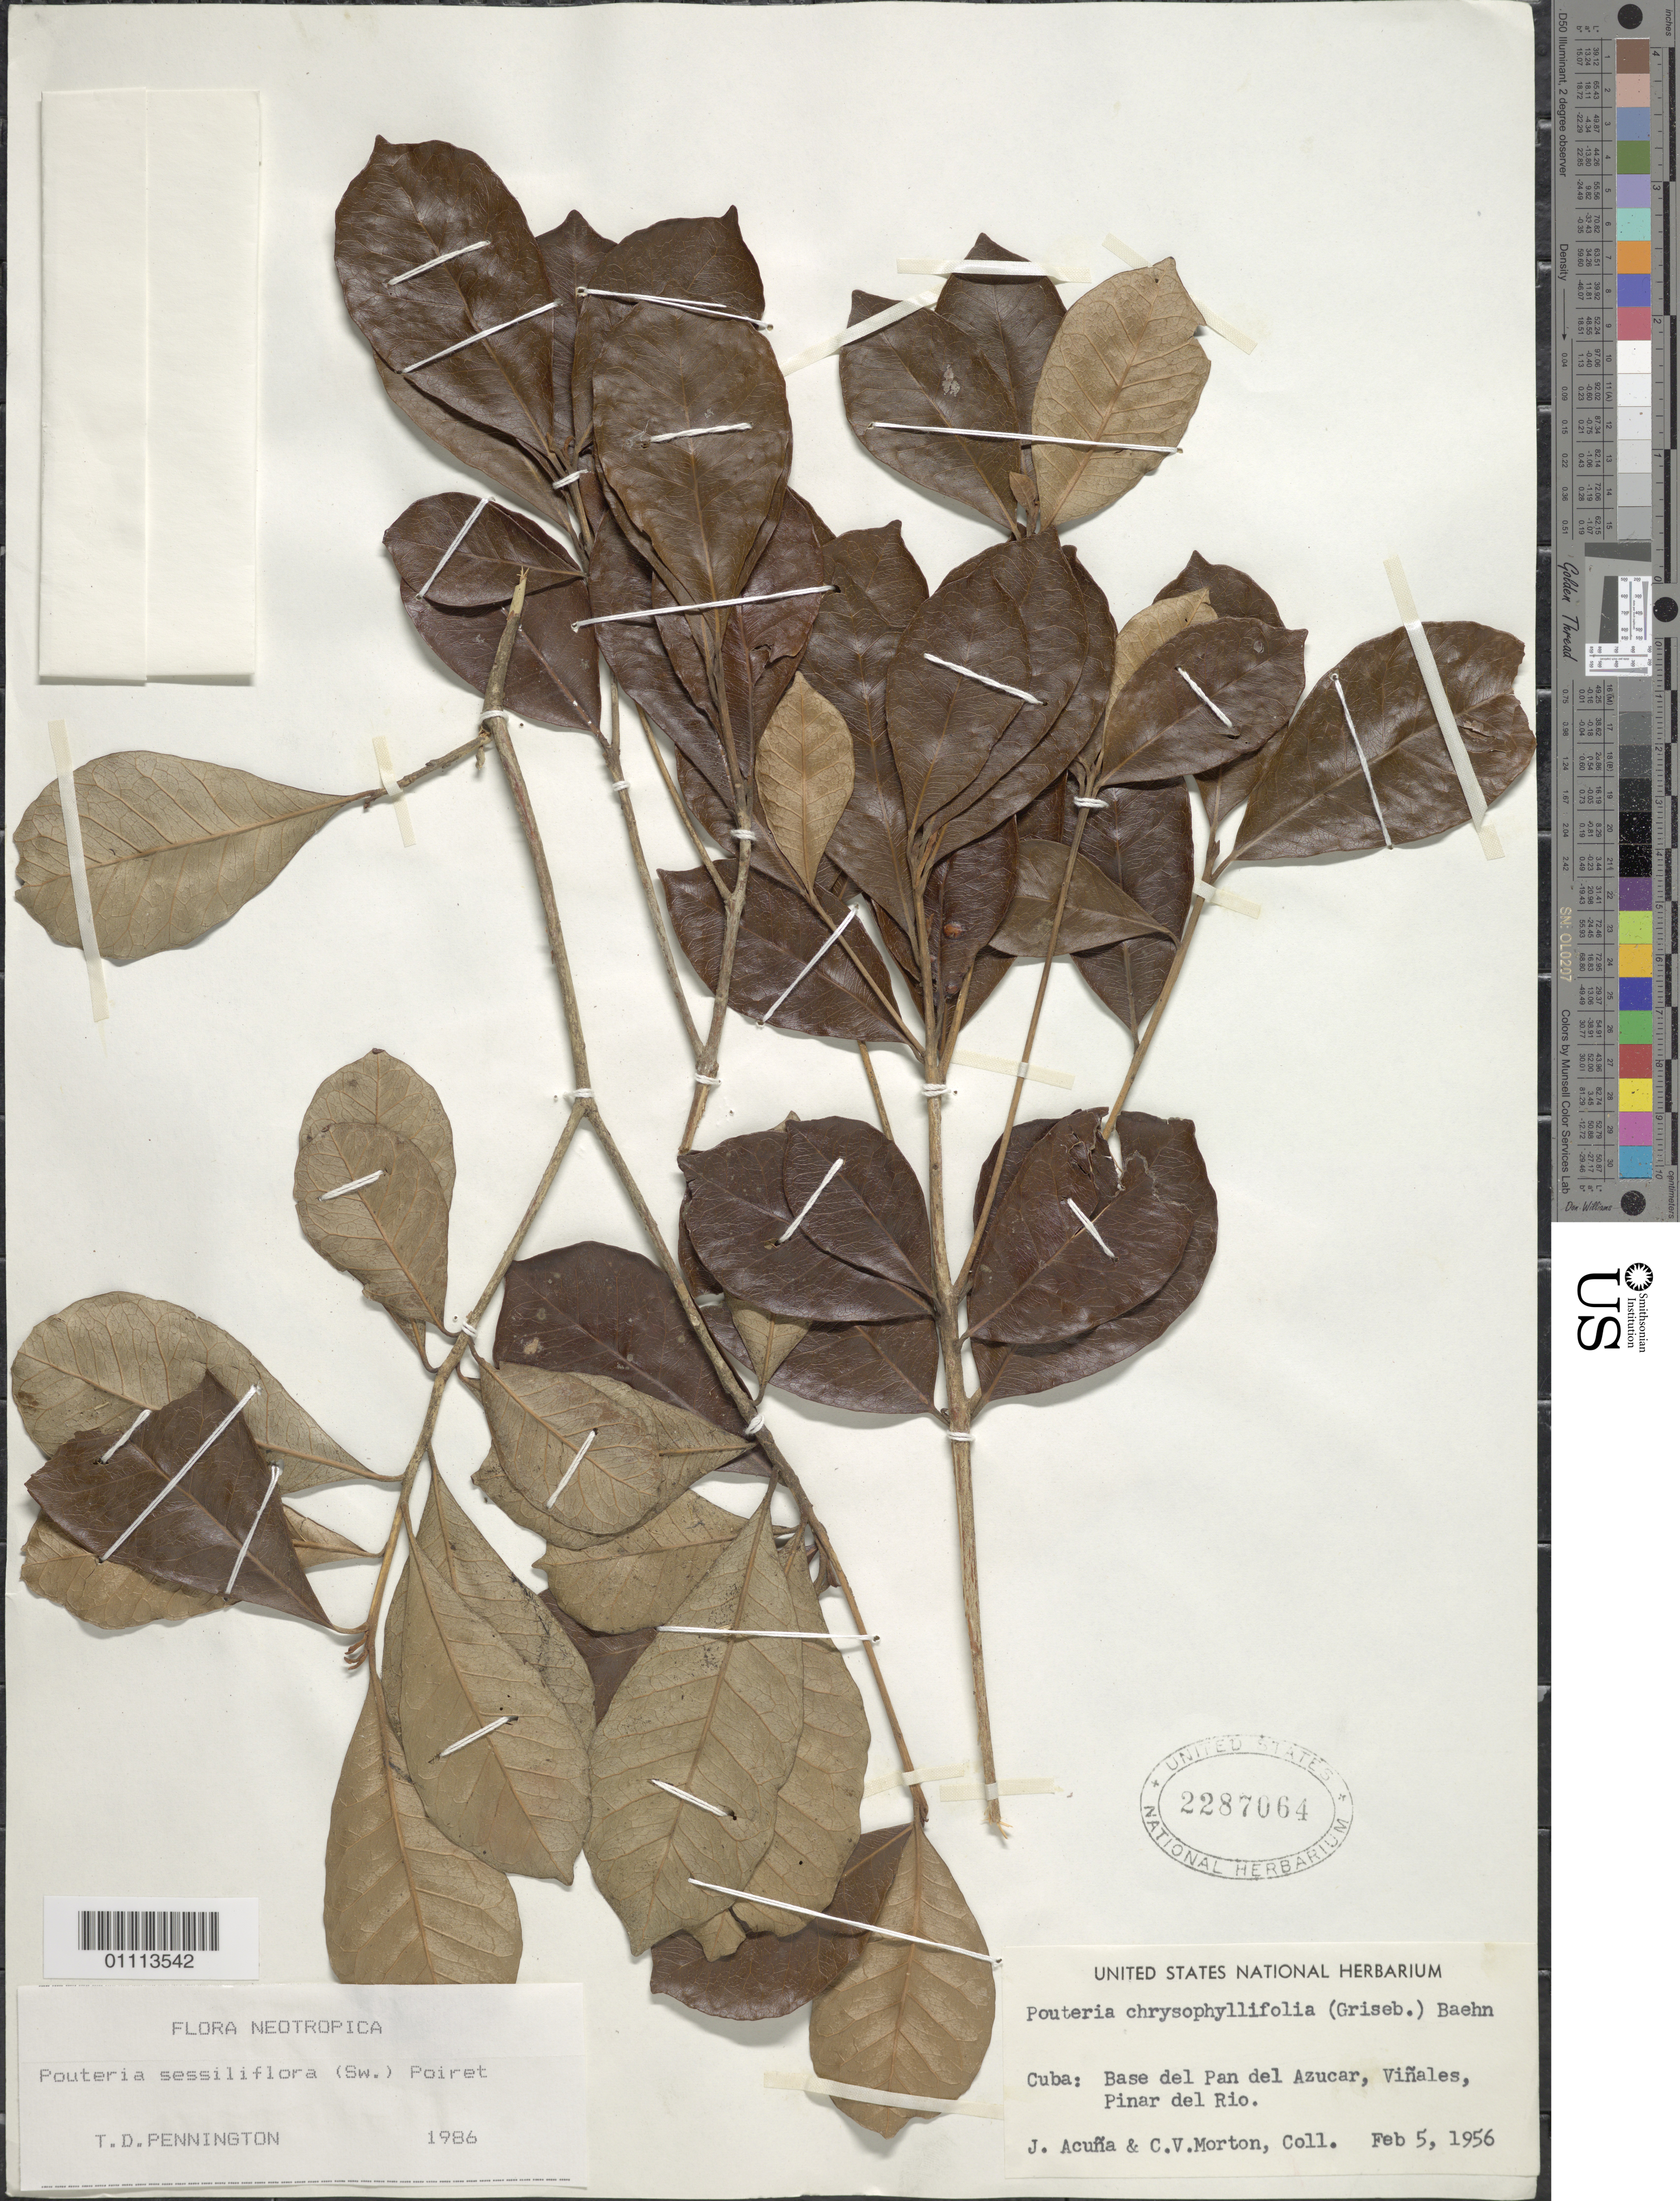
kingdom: Plantae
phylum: Tracheophyta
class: Magnoliopsida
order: Ericales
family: Sapotaceae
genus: Pouteria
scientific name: Pouteria sessiliflora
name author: (Sw.) Poir.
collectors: J. Acuña & C. V. Morton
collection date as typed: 05 Feb 1956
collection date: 1956-02-05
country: Cuba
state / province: Pinar del Rio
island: Cuba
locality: Base del pan del Azucar, Vinales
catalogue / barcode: US 2287064